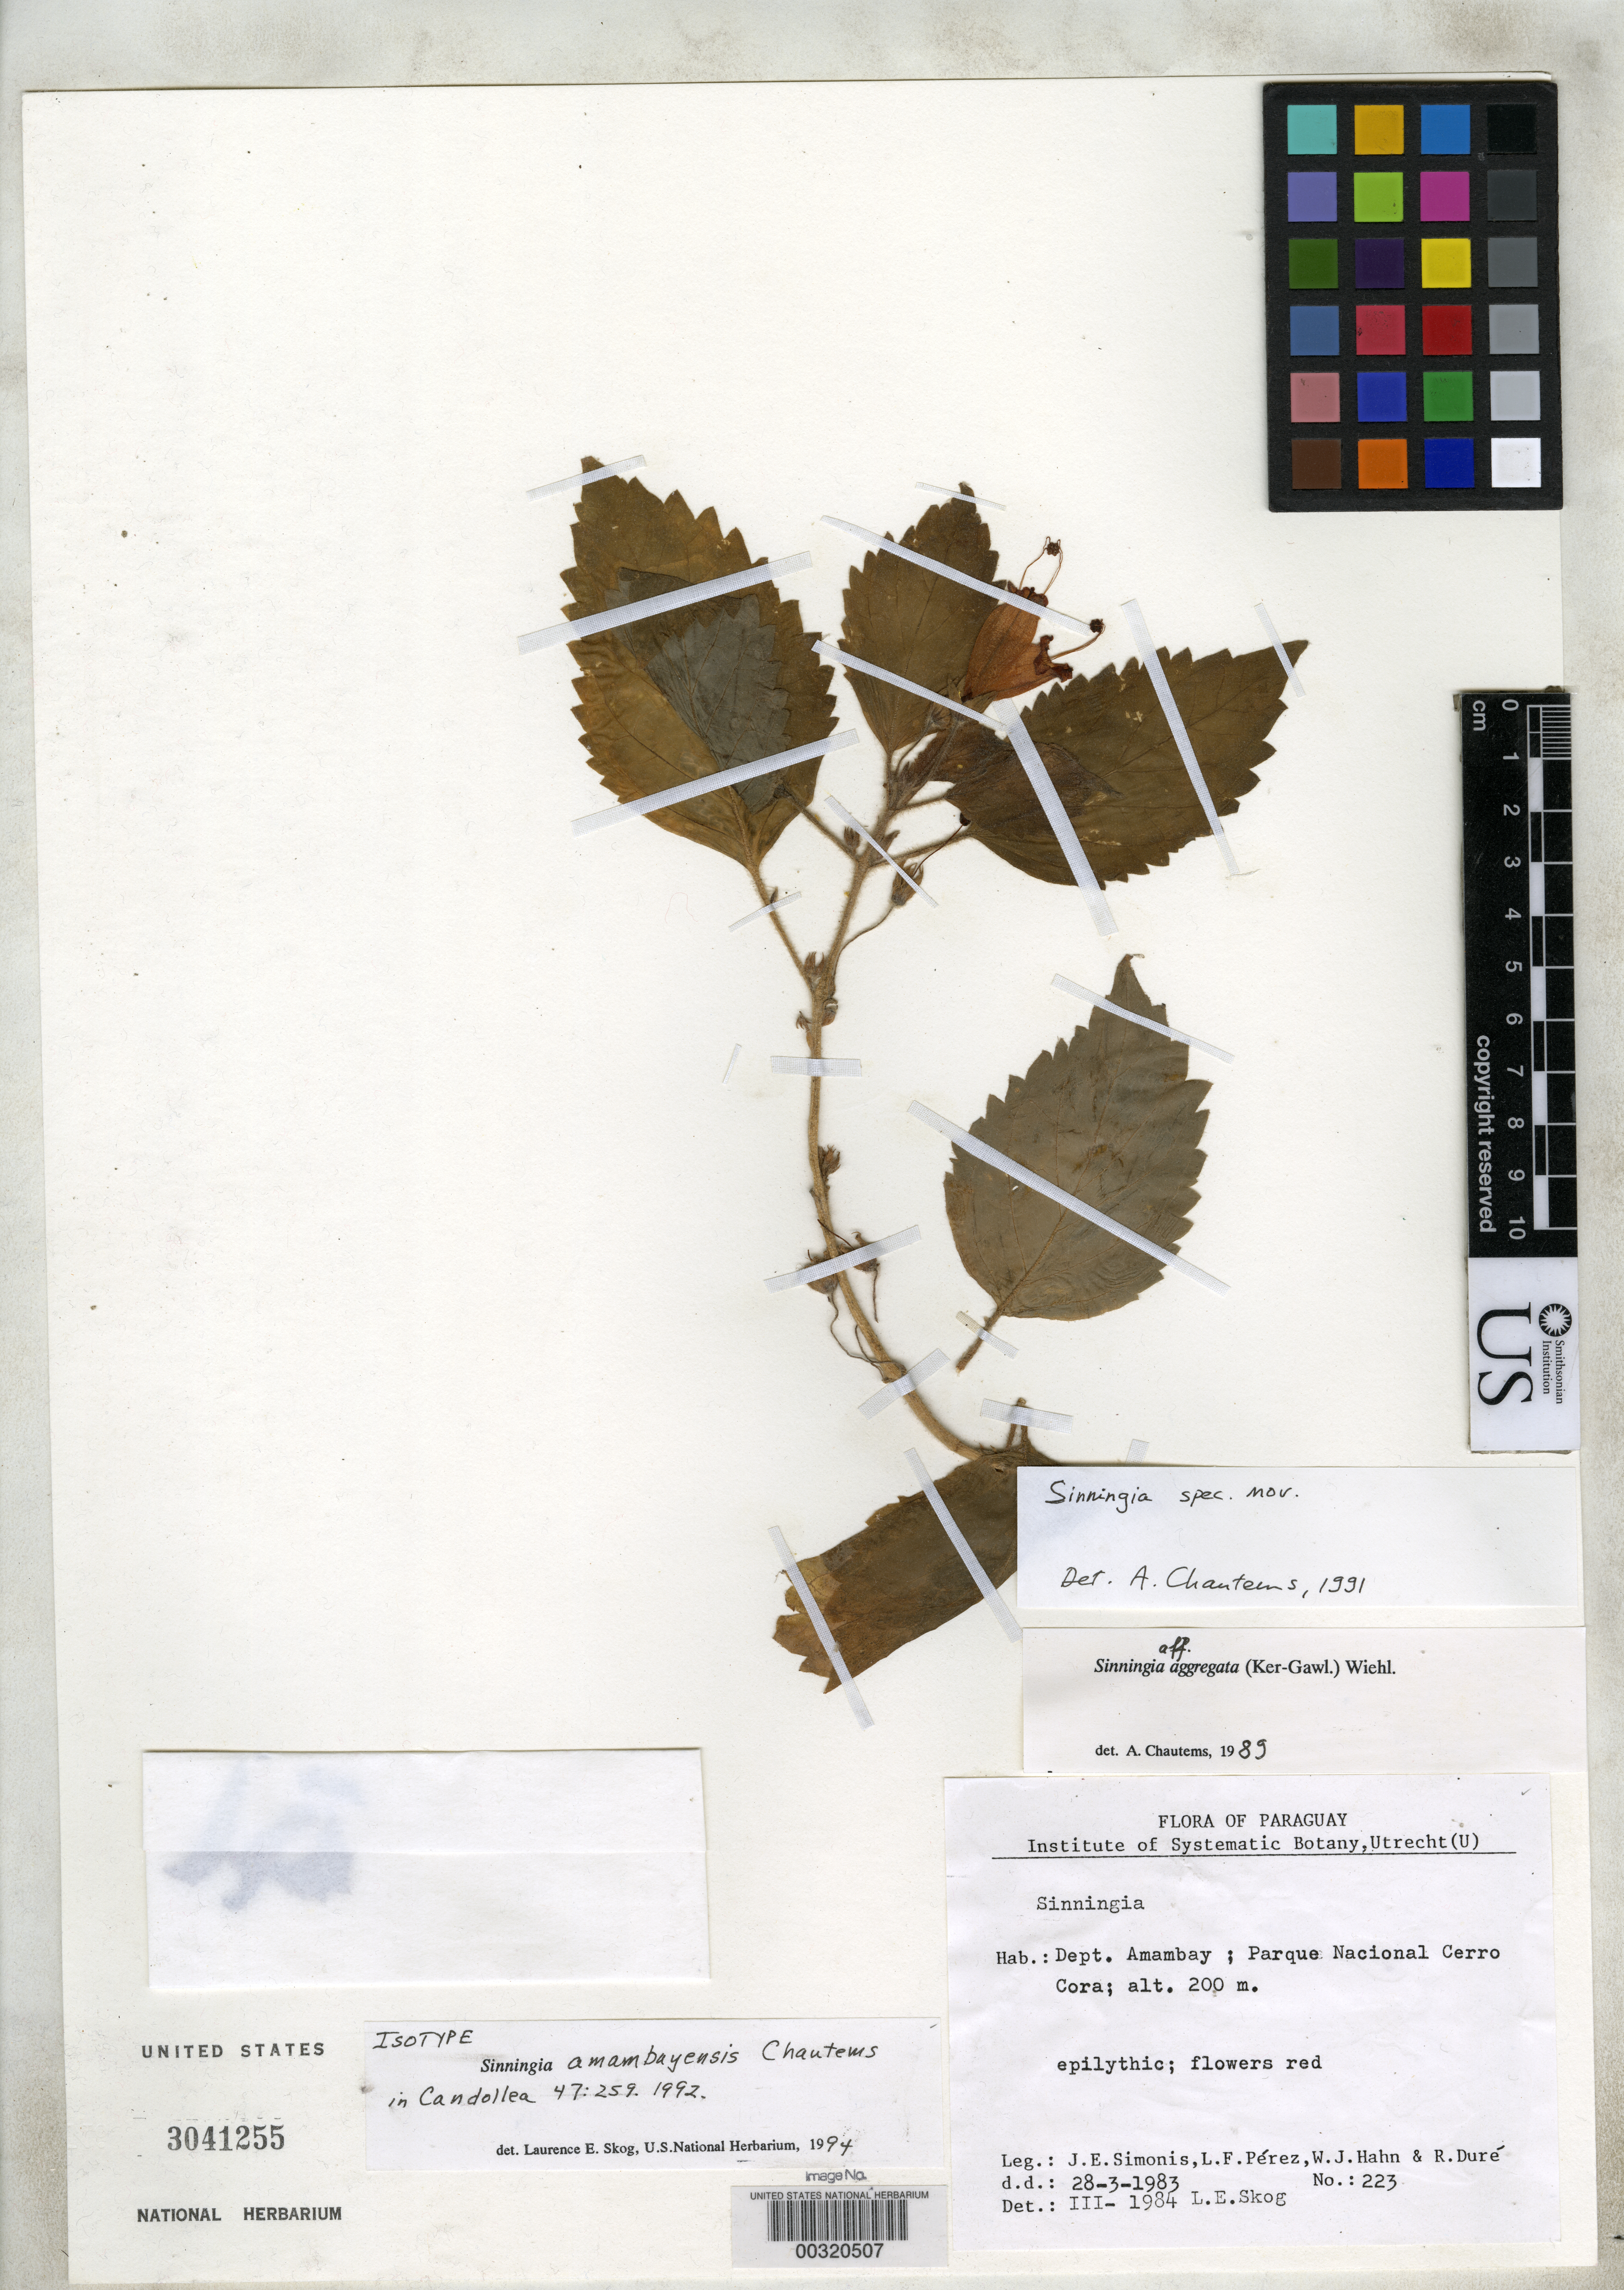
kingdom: Plantae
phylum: Tracheophyta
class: Magnoliopsida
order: Lamiales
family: Gesneriaceae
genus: Sinningia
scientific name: Sinningia amambayensis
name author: Chautems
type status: Isotype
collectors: J. Simonis, L. Perez, W. J. Hahn & R. Duré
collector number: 223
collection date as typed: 28 Mar 1983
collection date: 1983-03-28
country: Paraguay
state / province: Amambay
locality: Parque Nacional Cerro Cora.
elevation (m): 200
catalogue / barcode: US 3041255